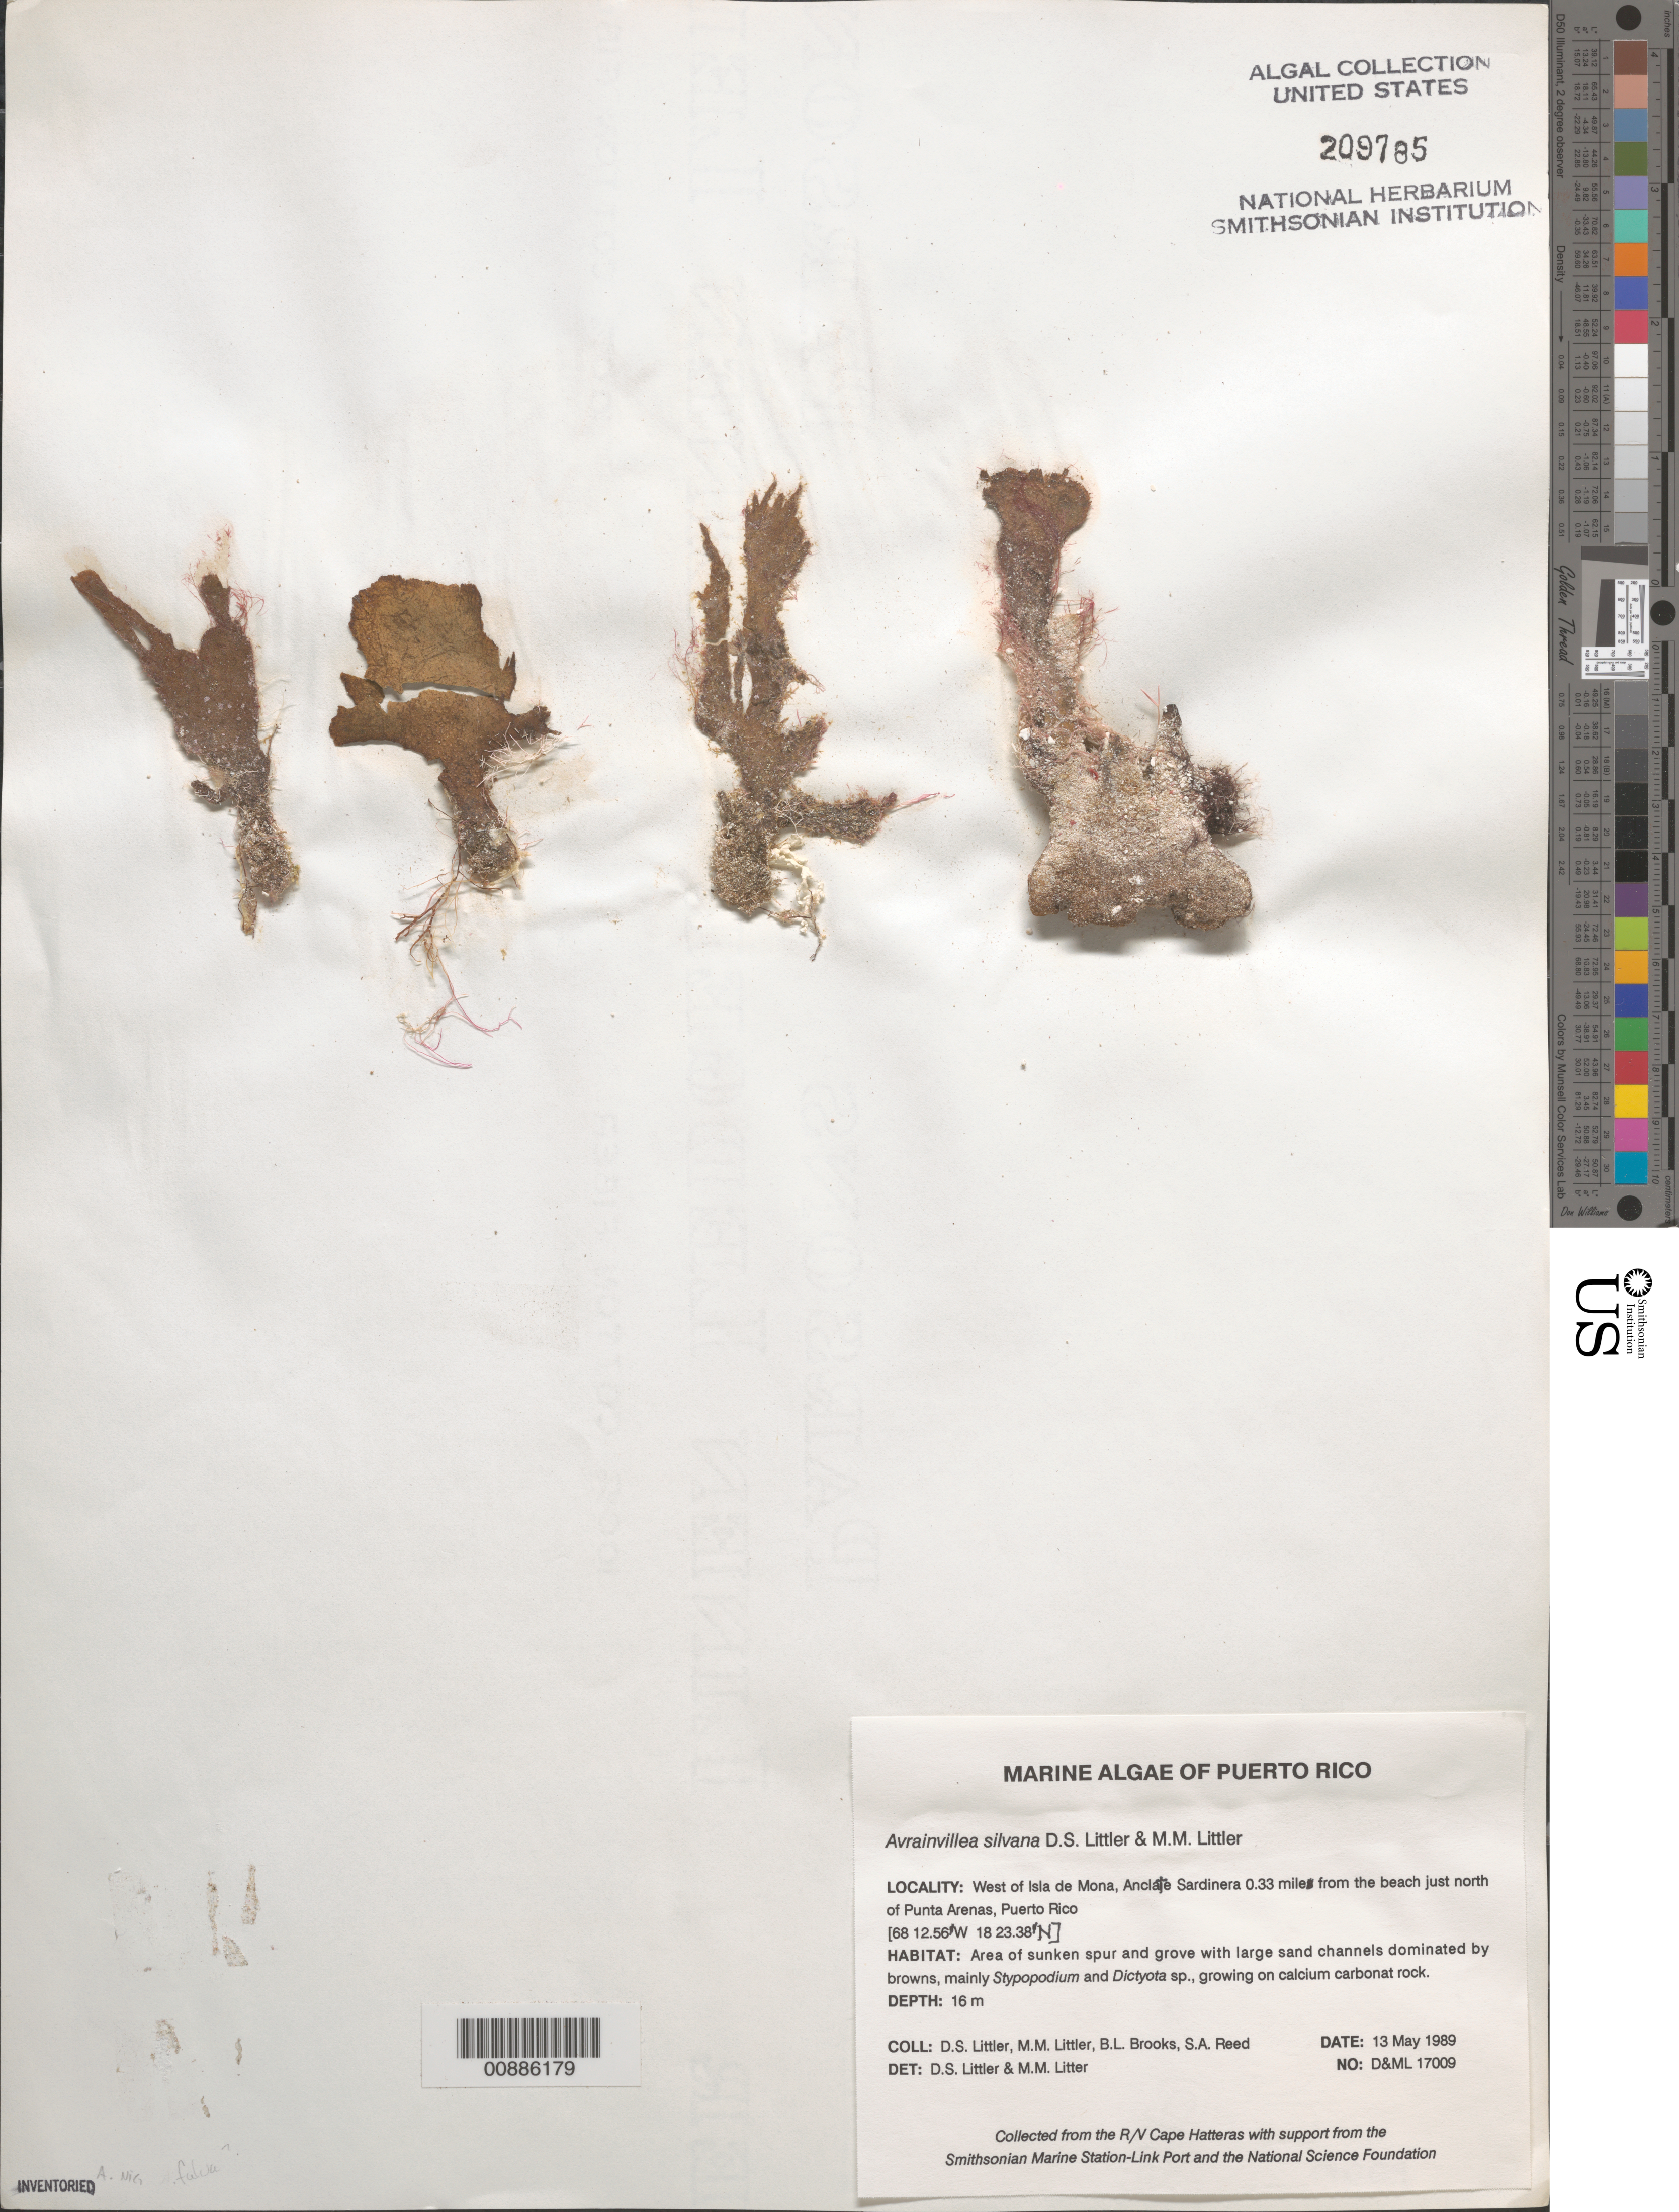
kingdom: Plantae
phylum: Chlorophyta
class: Ulvophyceae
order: Bryopsidales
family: Dichotomosiphonaceae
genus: Avrainvillea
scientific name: Avrainvillea silvana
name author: D.S. Littler & Littler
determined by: Littler, D. S.; Littler, M. M.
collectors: D. S. Littler, M. M. Littler, B. Brooks & S. Reed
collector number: D&ML 17009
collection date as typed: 13 May 1989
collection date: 1989-05-13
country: Puerto Rico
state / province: Mayaguez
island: Isla de Mona (Isla Mona)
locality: Anclate Sardinera 0.33 mile north of Punta Arenas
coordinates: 18 23.38'N, 68 12.56'W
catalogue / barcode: US 209785